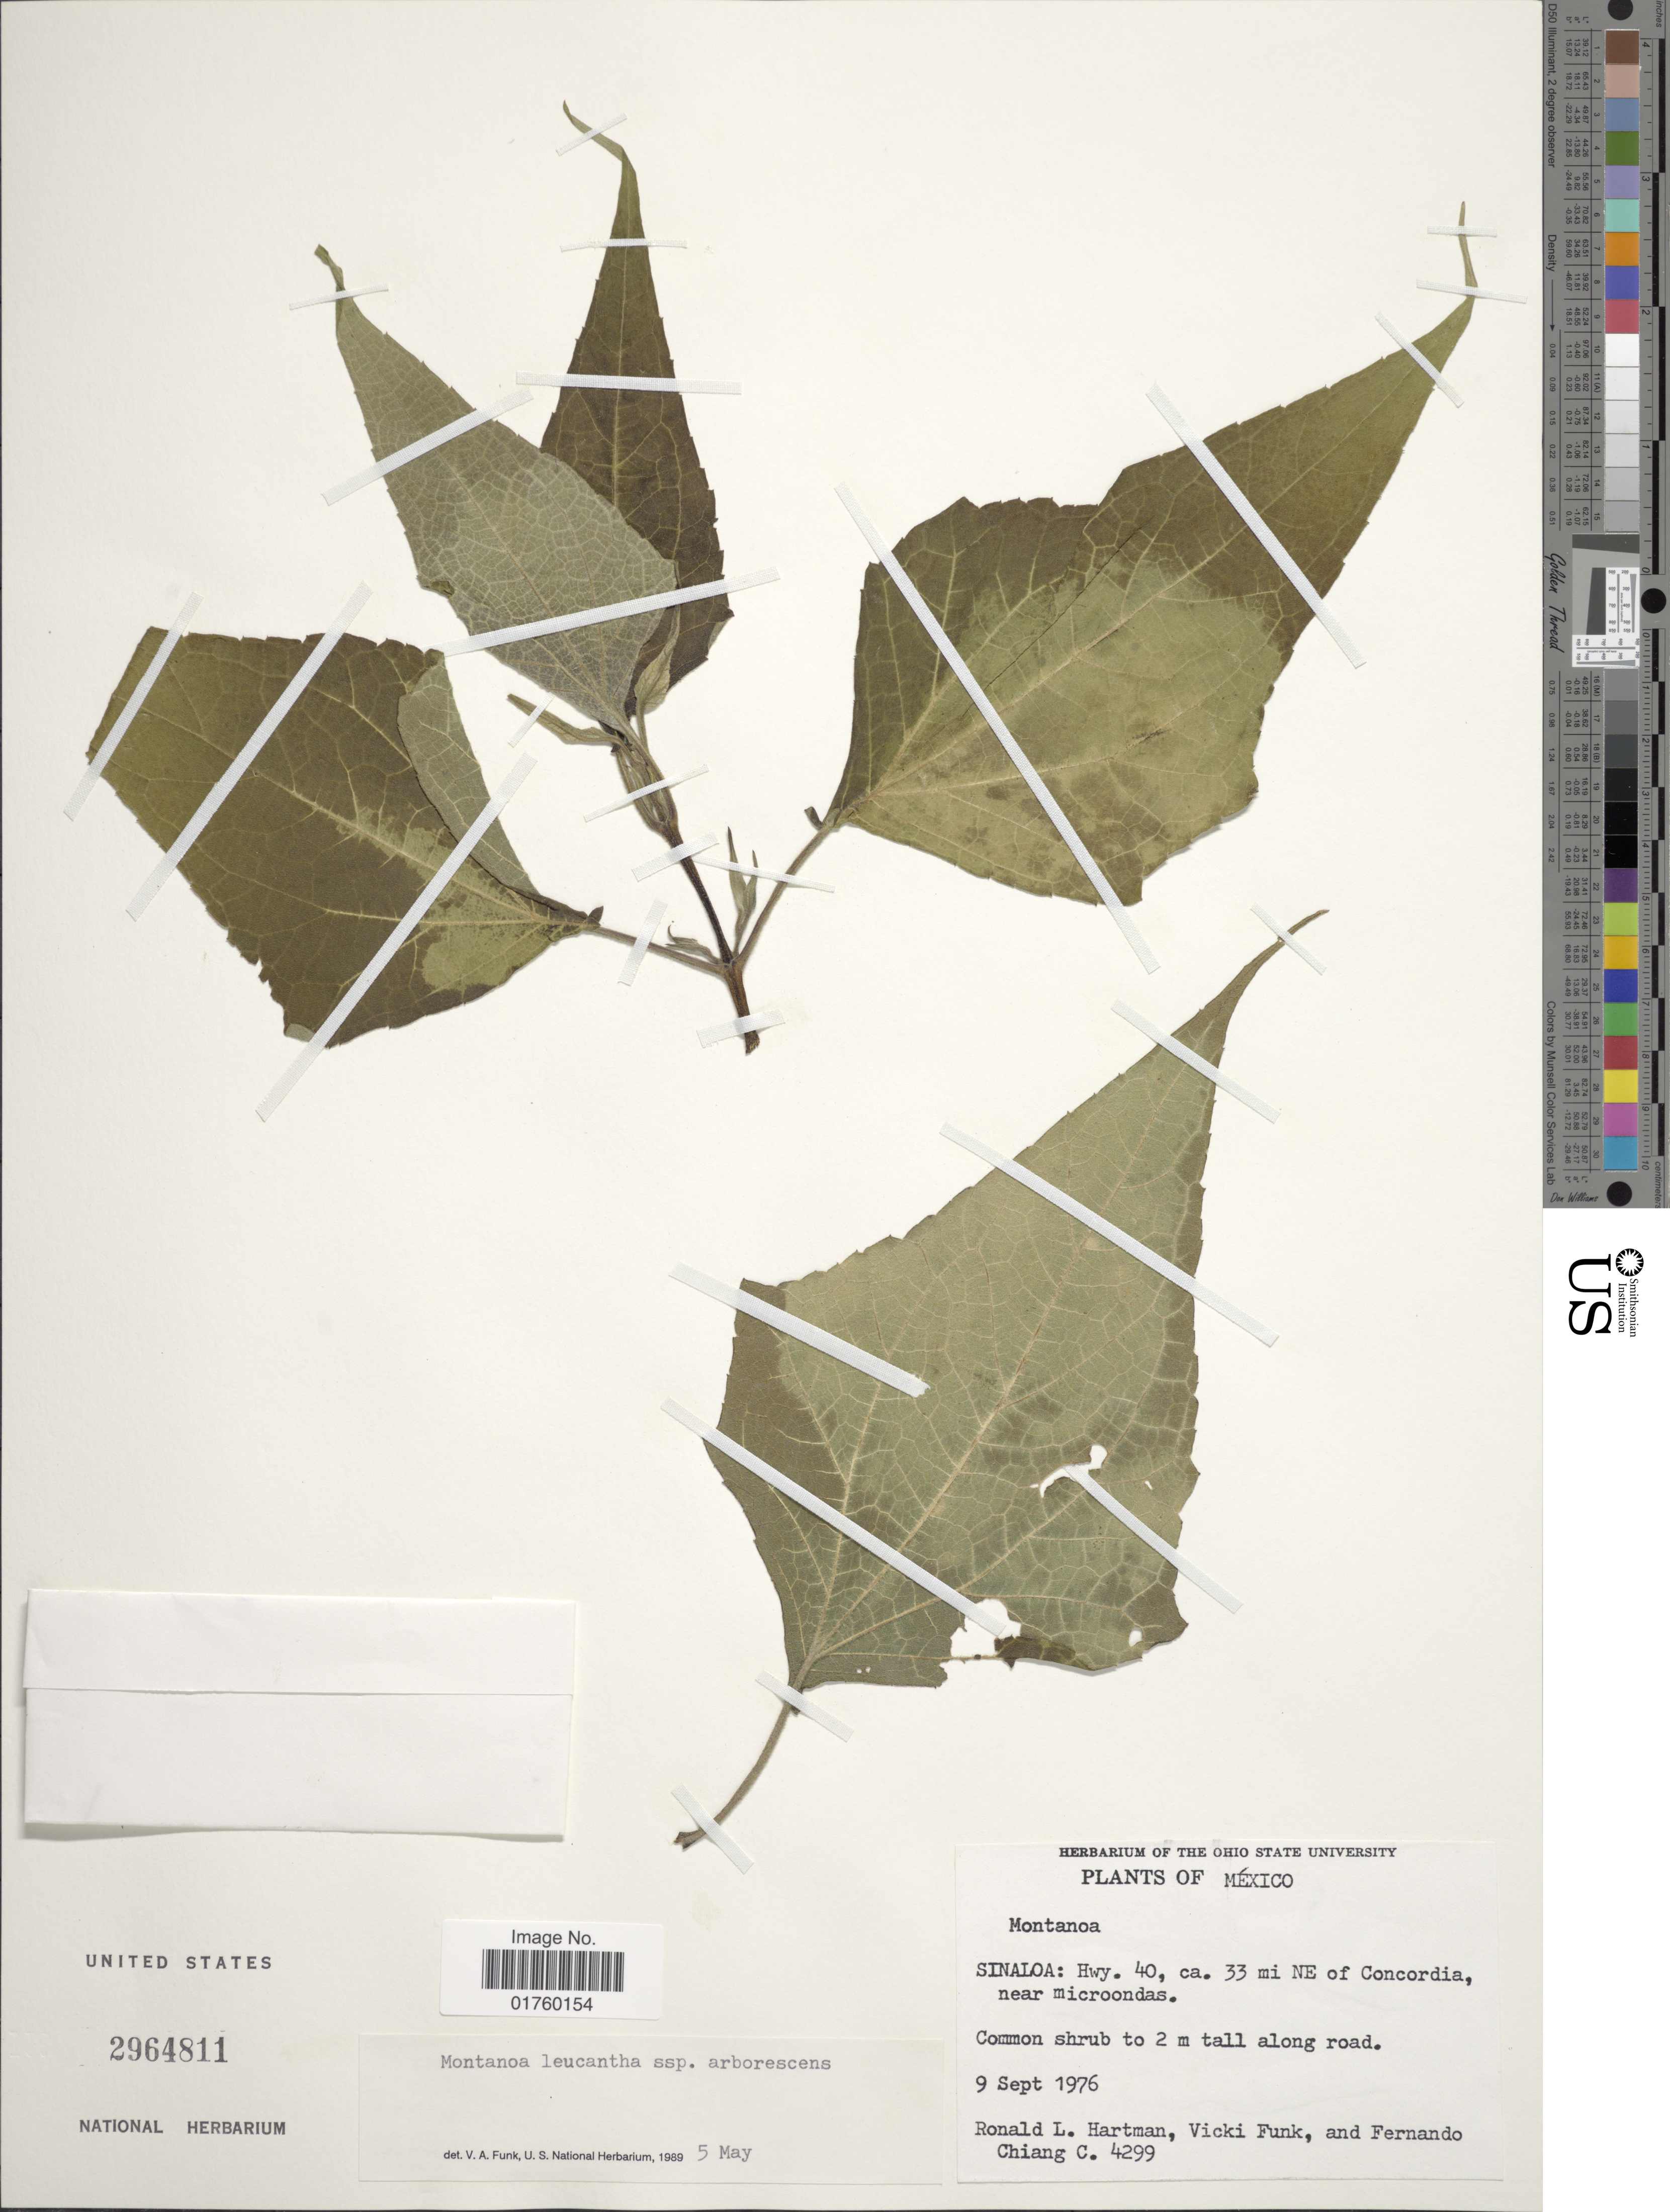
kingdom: Plantae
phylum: Tracheophyta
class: Magnoliopsida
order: Asterales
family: Asteraceae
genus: Montanoa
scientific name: Montanoa leucantha subsp. arborescens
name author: (DC.) V.A. Funk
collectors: R. Hartman, V. Funk & F. Chiang C.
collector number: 4299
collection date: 1976-09-09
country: Mexico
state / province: Sinaloa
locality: Hwy. 40, ca. 33 mi NE of Concordia, near Microondas.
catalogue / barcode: US 2964811